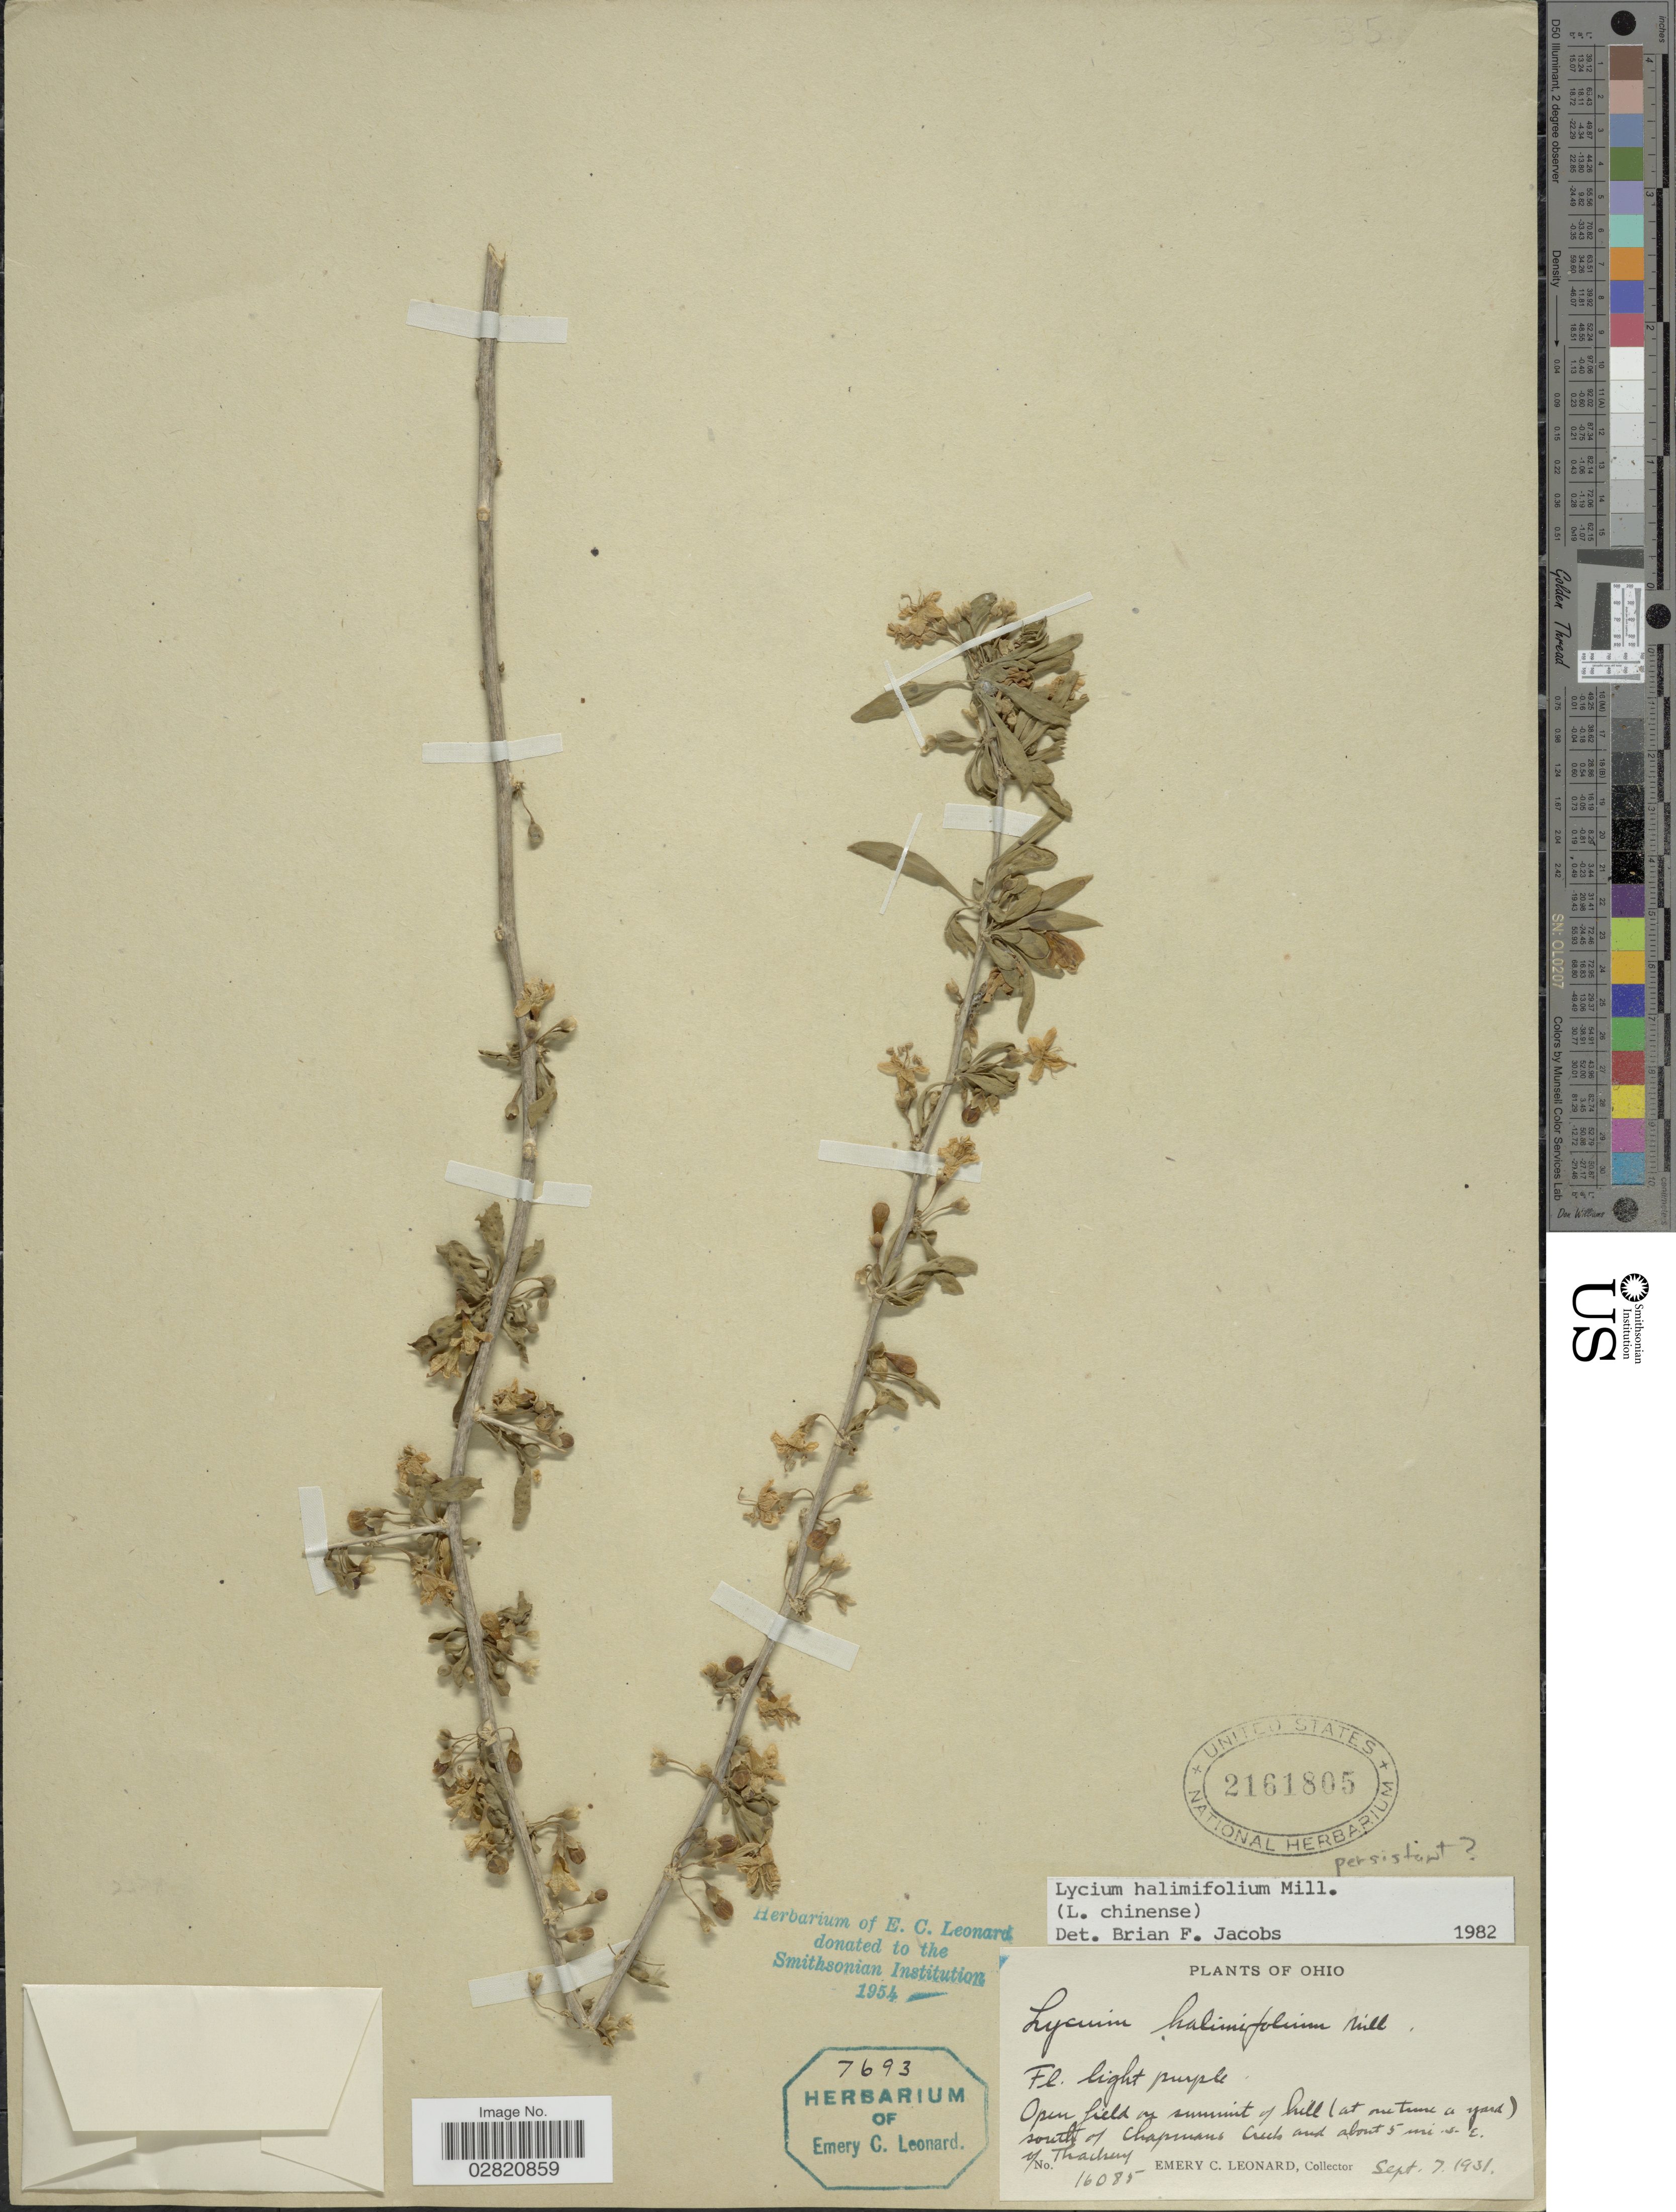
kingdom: Plantae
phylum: Tracheophyta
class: Magnoliopsida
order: Solanales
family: Solanaceae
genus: Lycium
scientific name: Lycium barbarum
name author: L.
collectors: E. C. Leonard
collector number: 16085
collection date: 1931-09-07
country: United States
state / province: Ohio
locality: Open field on summit of hill (at one time a yard) south of Chapmans Creek and about 5 mi. S. E. of Thackery.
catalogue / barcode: US 2161805